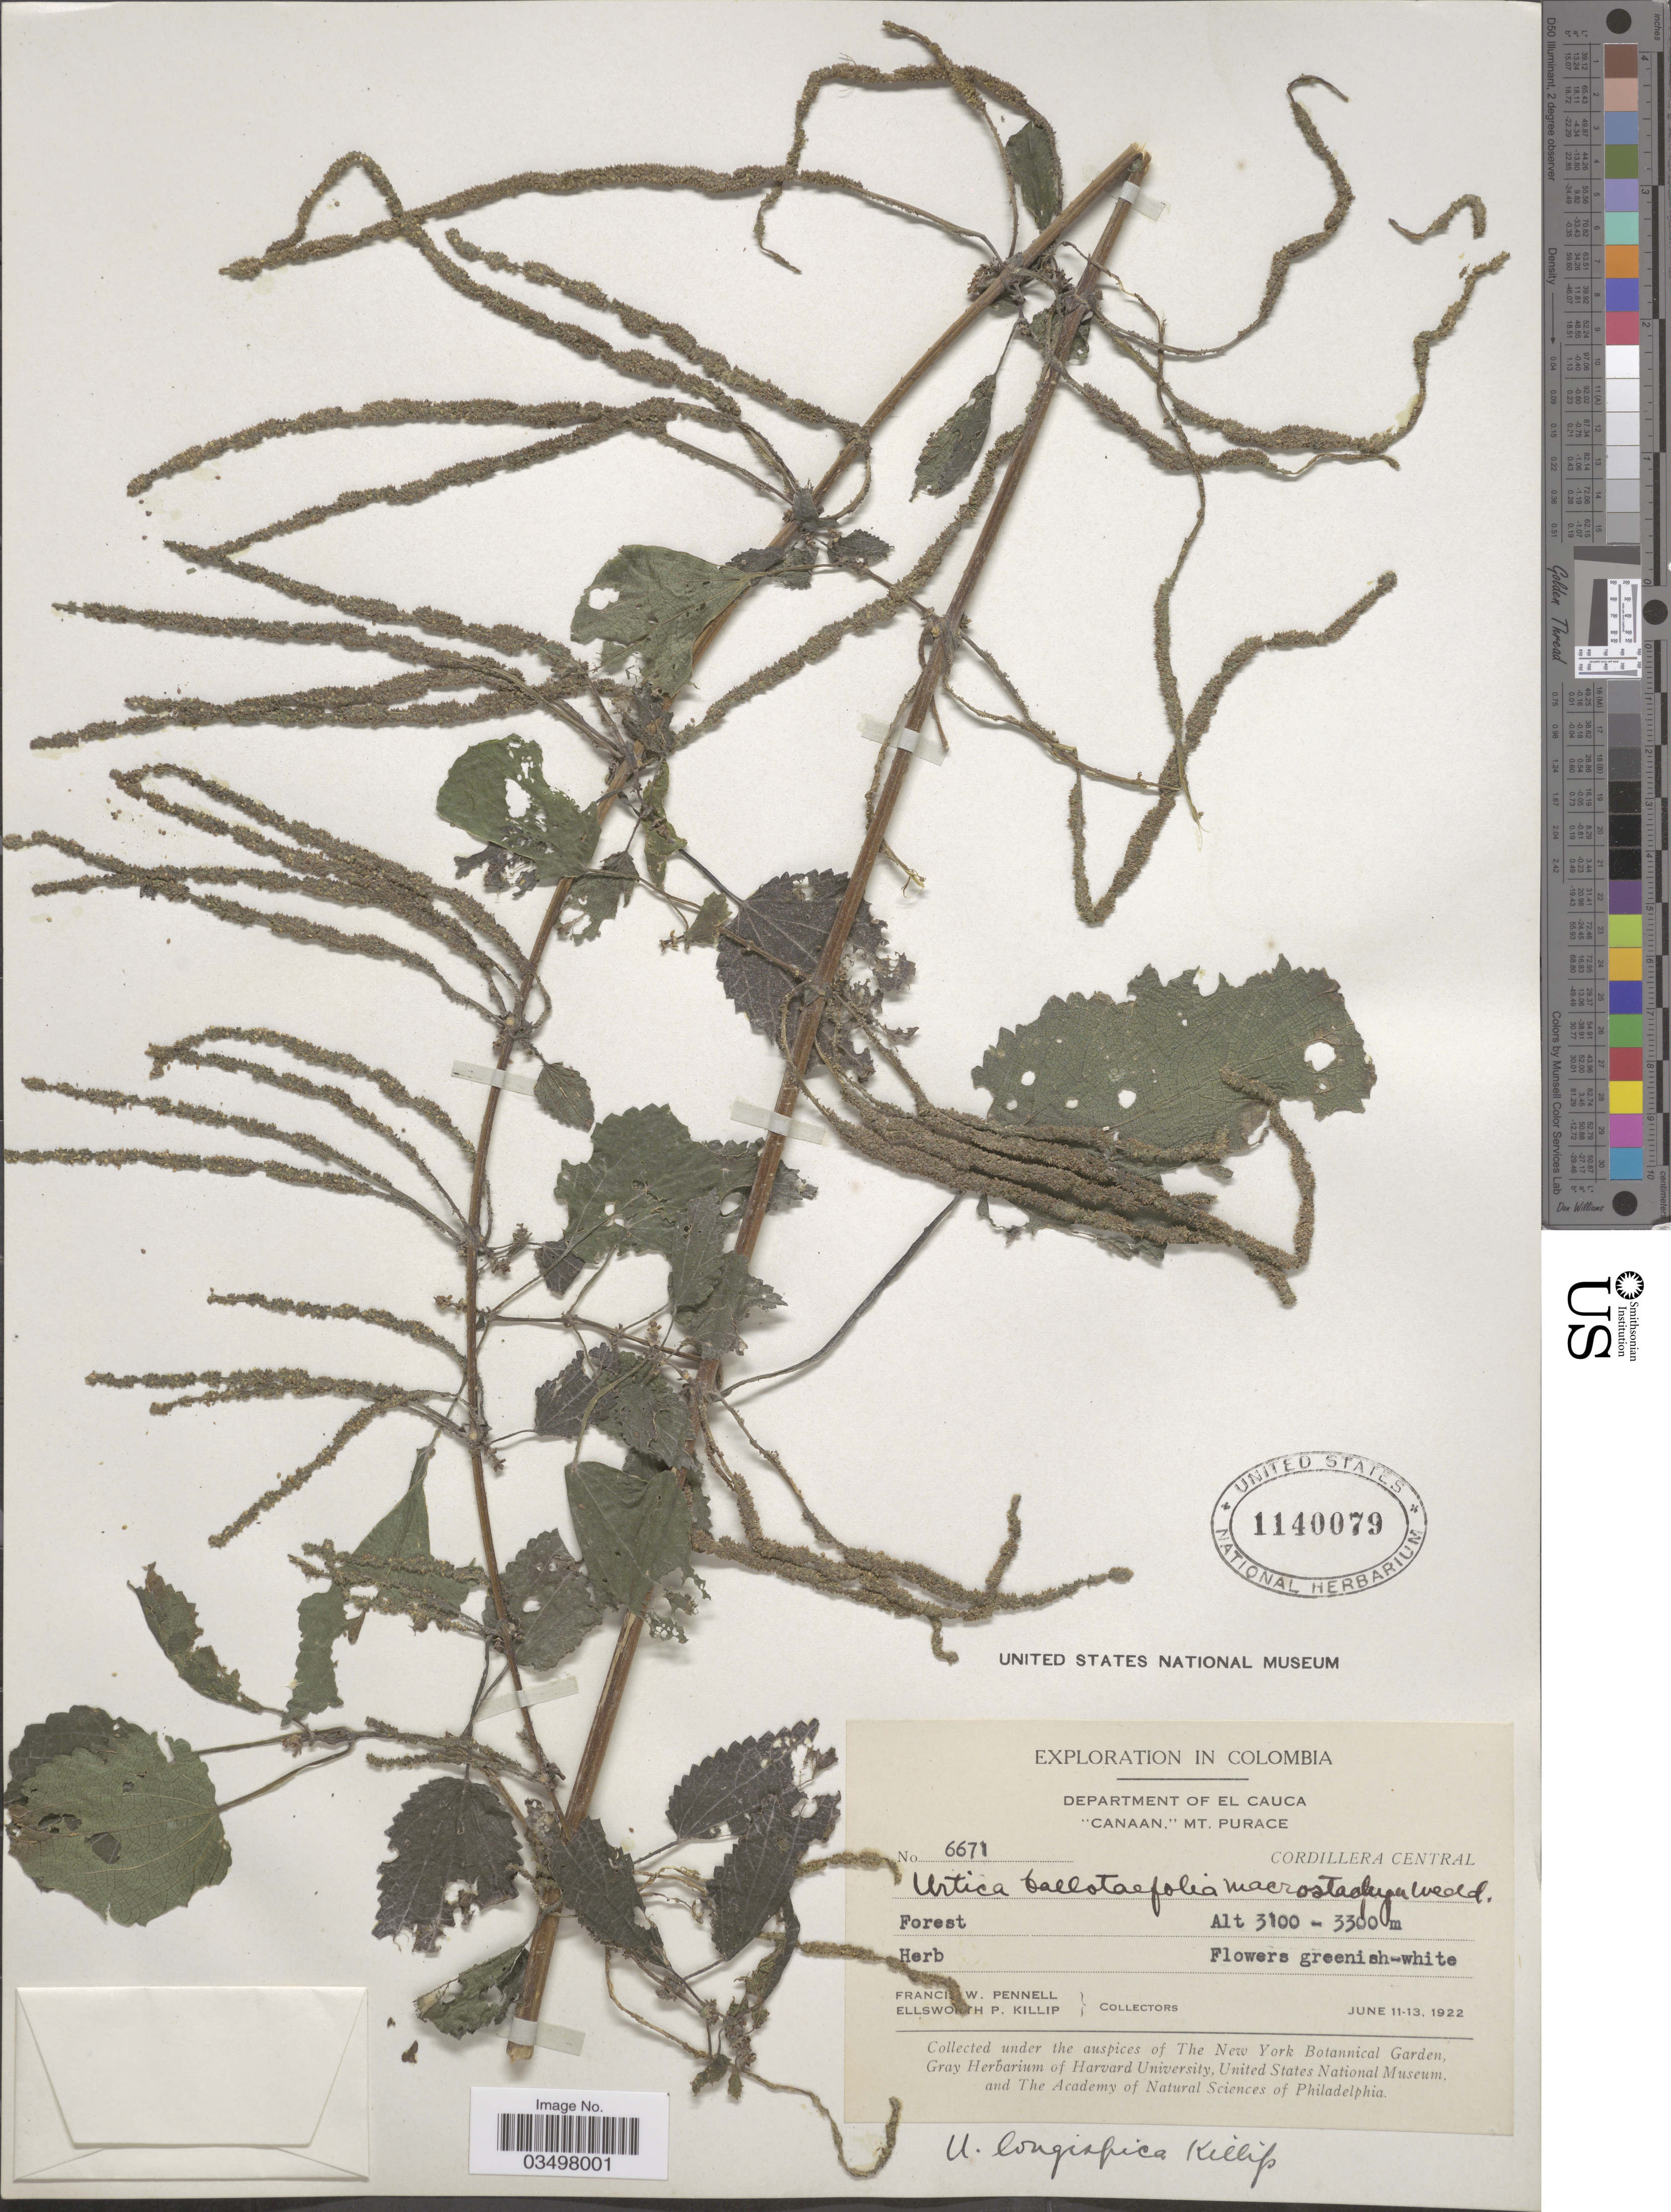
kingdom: Plantae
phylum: Tracheophyta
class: Magnoliopsida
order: Rosales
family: Urticaceae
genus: Urtica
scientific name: Urtica longispica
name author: Killip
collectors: F. W. Pennell & E. P. Killip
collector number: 6671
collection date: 1922-06-11/1932-06-13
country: Colombia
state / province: Cauca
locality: Department of El Cauca. 'Canaan,' Mt. Purace. Cordillera Central.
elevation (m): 3100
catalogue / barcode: US 1140079